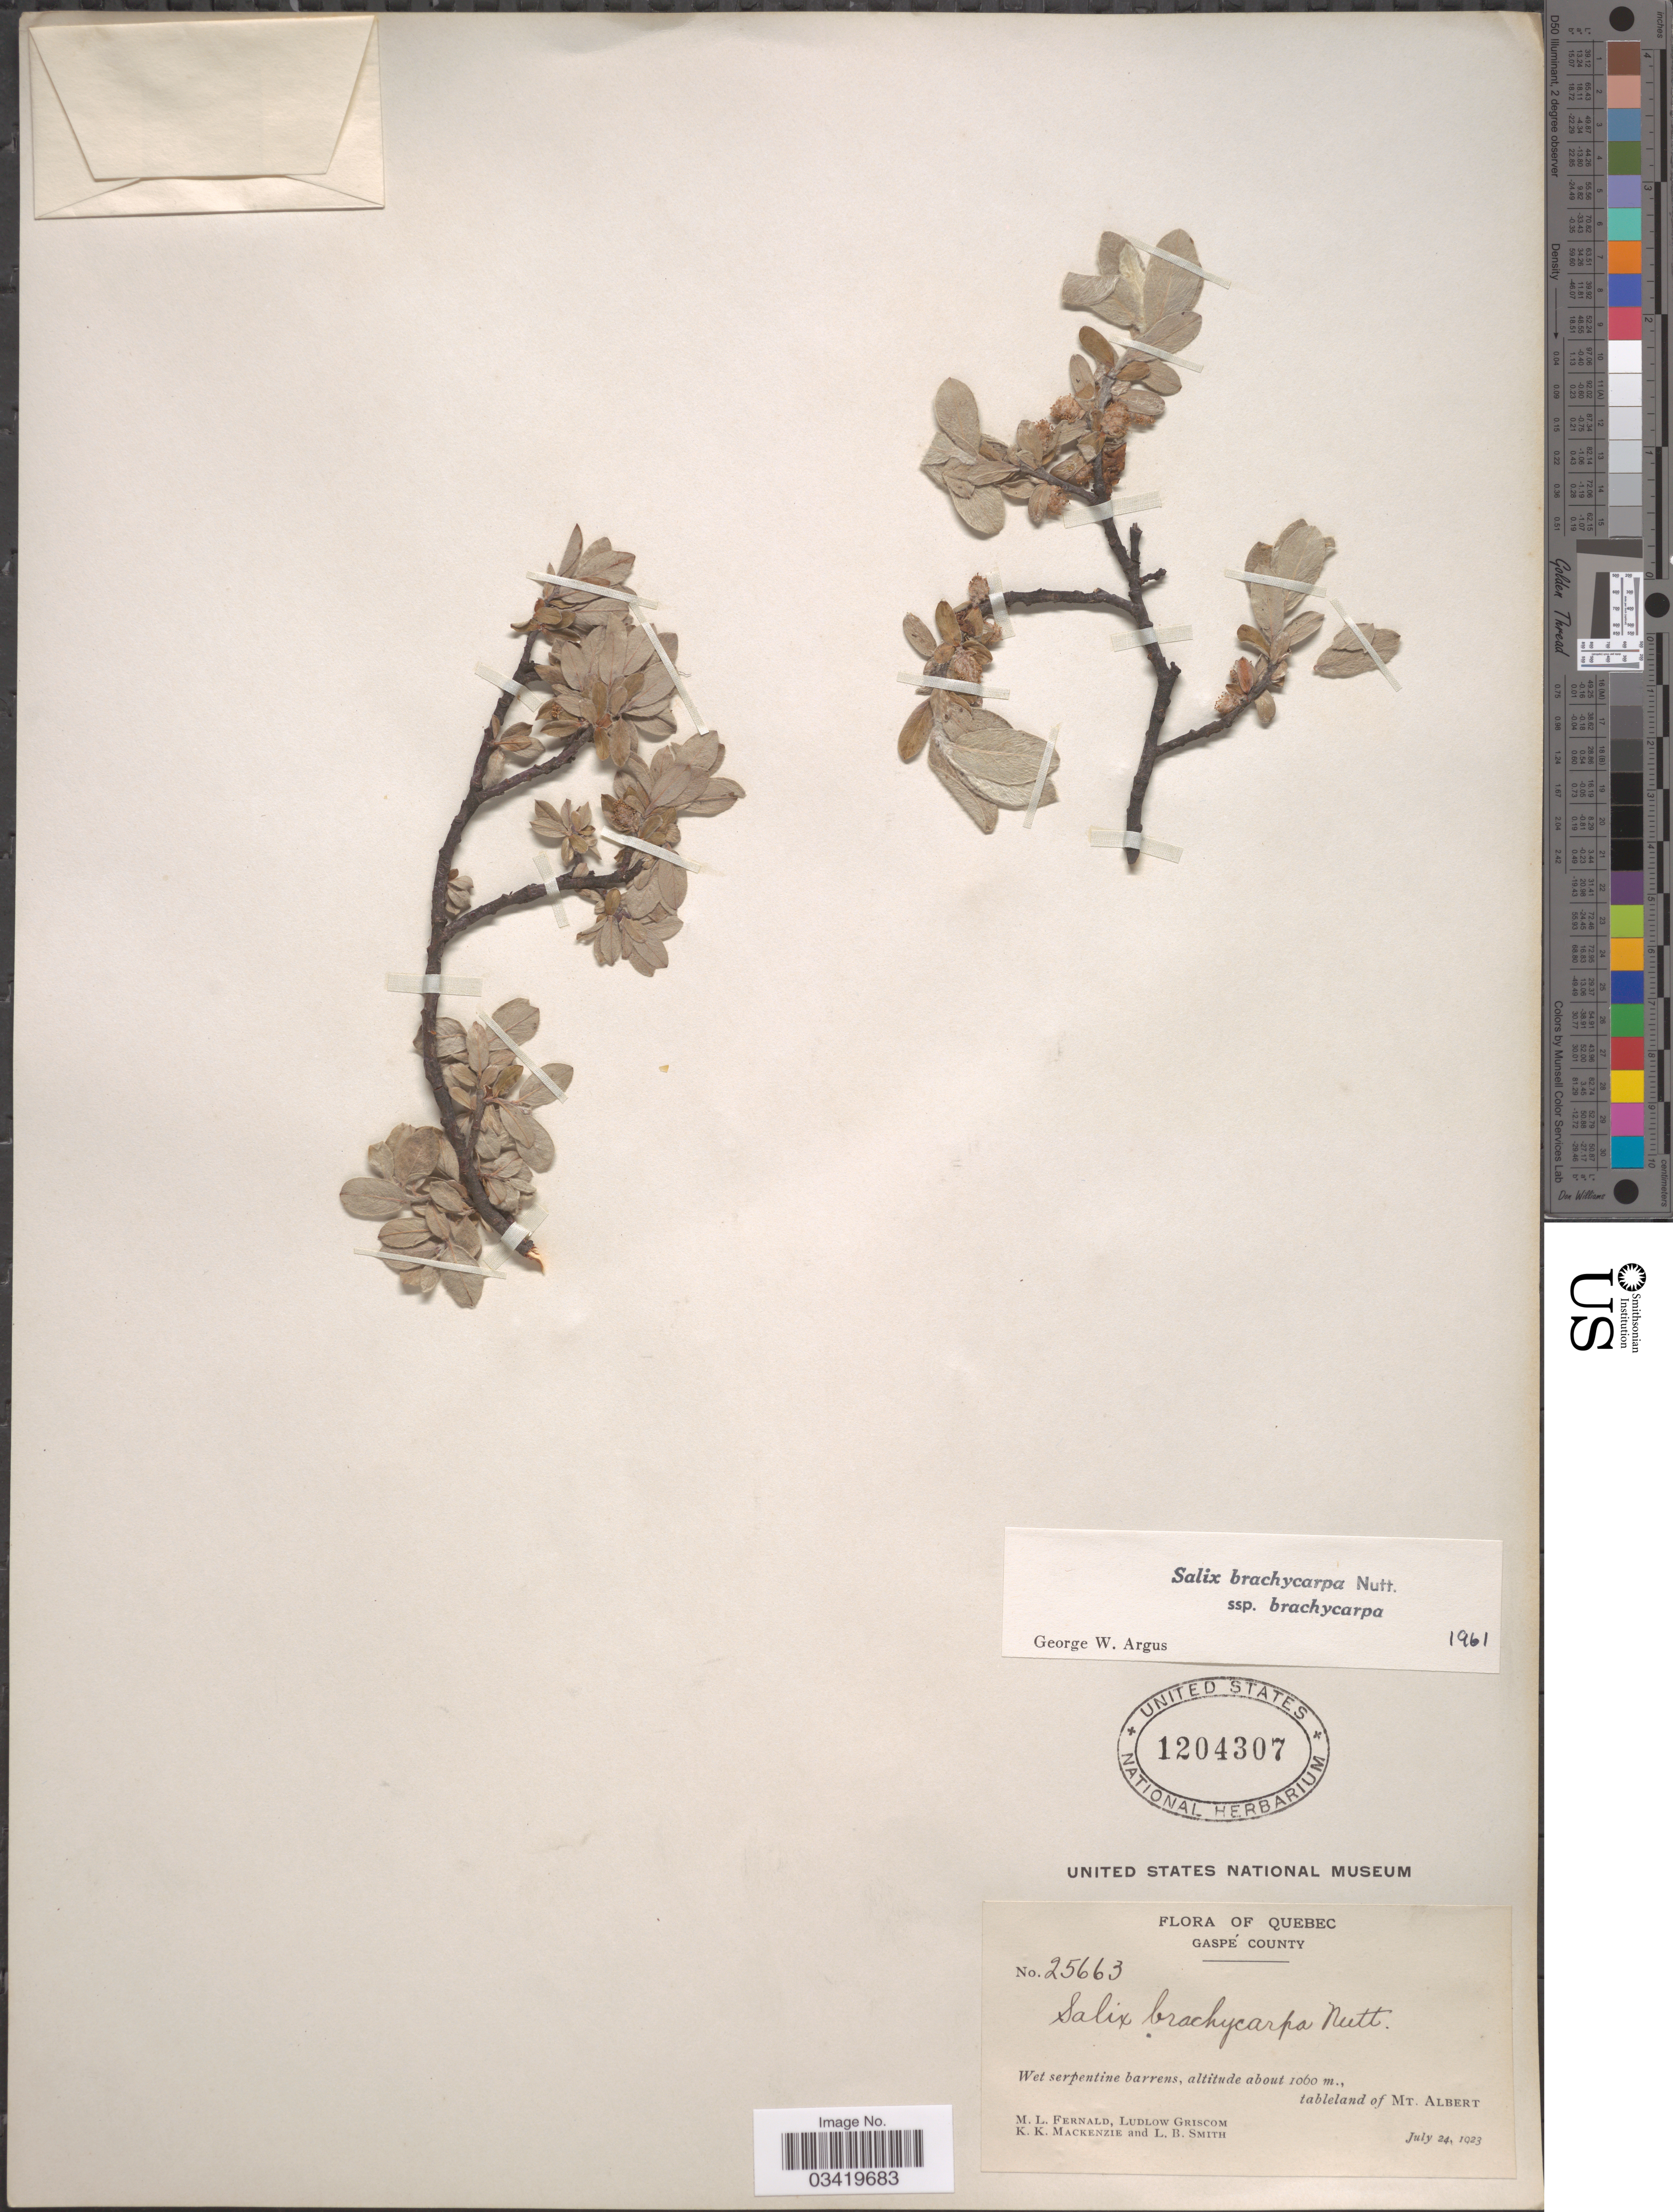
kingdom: Plantae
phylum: Tracheophyta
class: Magnoliopsida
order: Malpighiales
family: Salicaceae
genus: Salix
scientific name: Salix brachycarpa subsp. brachycarpa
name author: Nutt.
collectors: M. L. Fernald, L. Griscom, K. K. Mackenzie & L. Smith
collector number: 25663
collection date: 1923-07-24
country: Canada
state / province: Quebec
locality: Gaspé County. Tableland of Mt. Albert.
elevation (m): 1060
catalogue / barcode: US 1204307